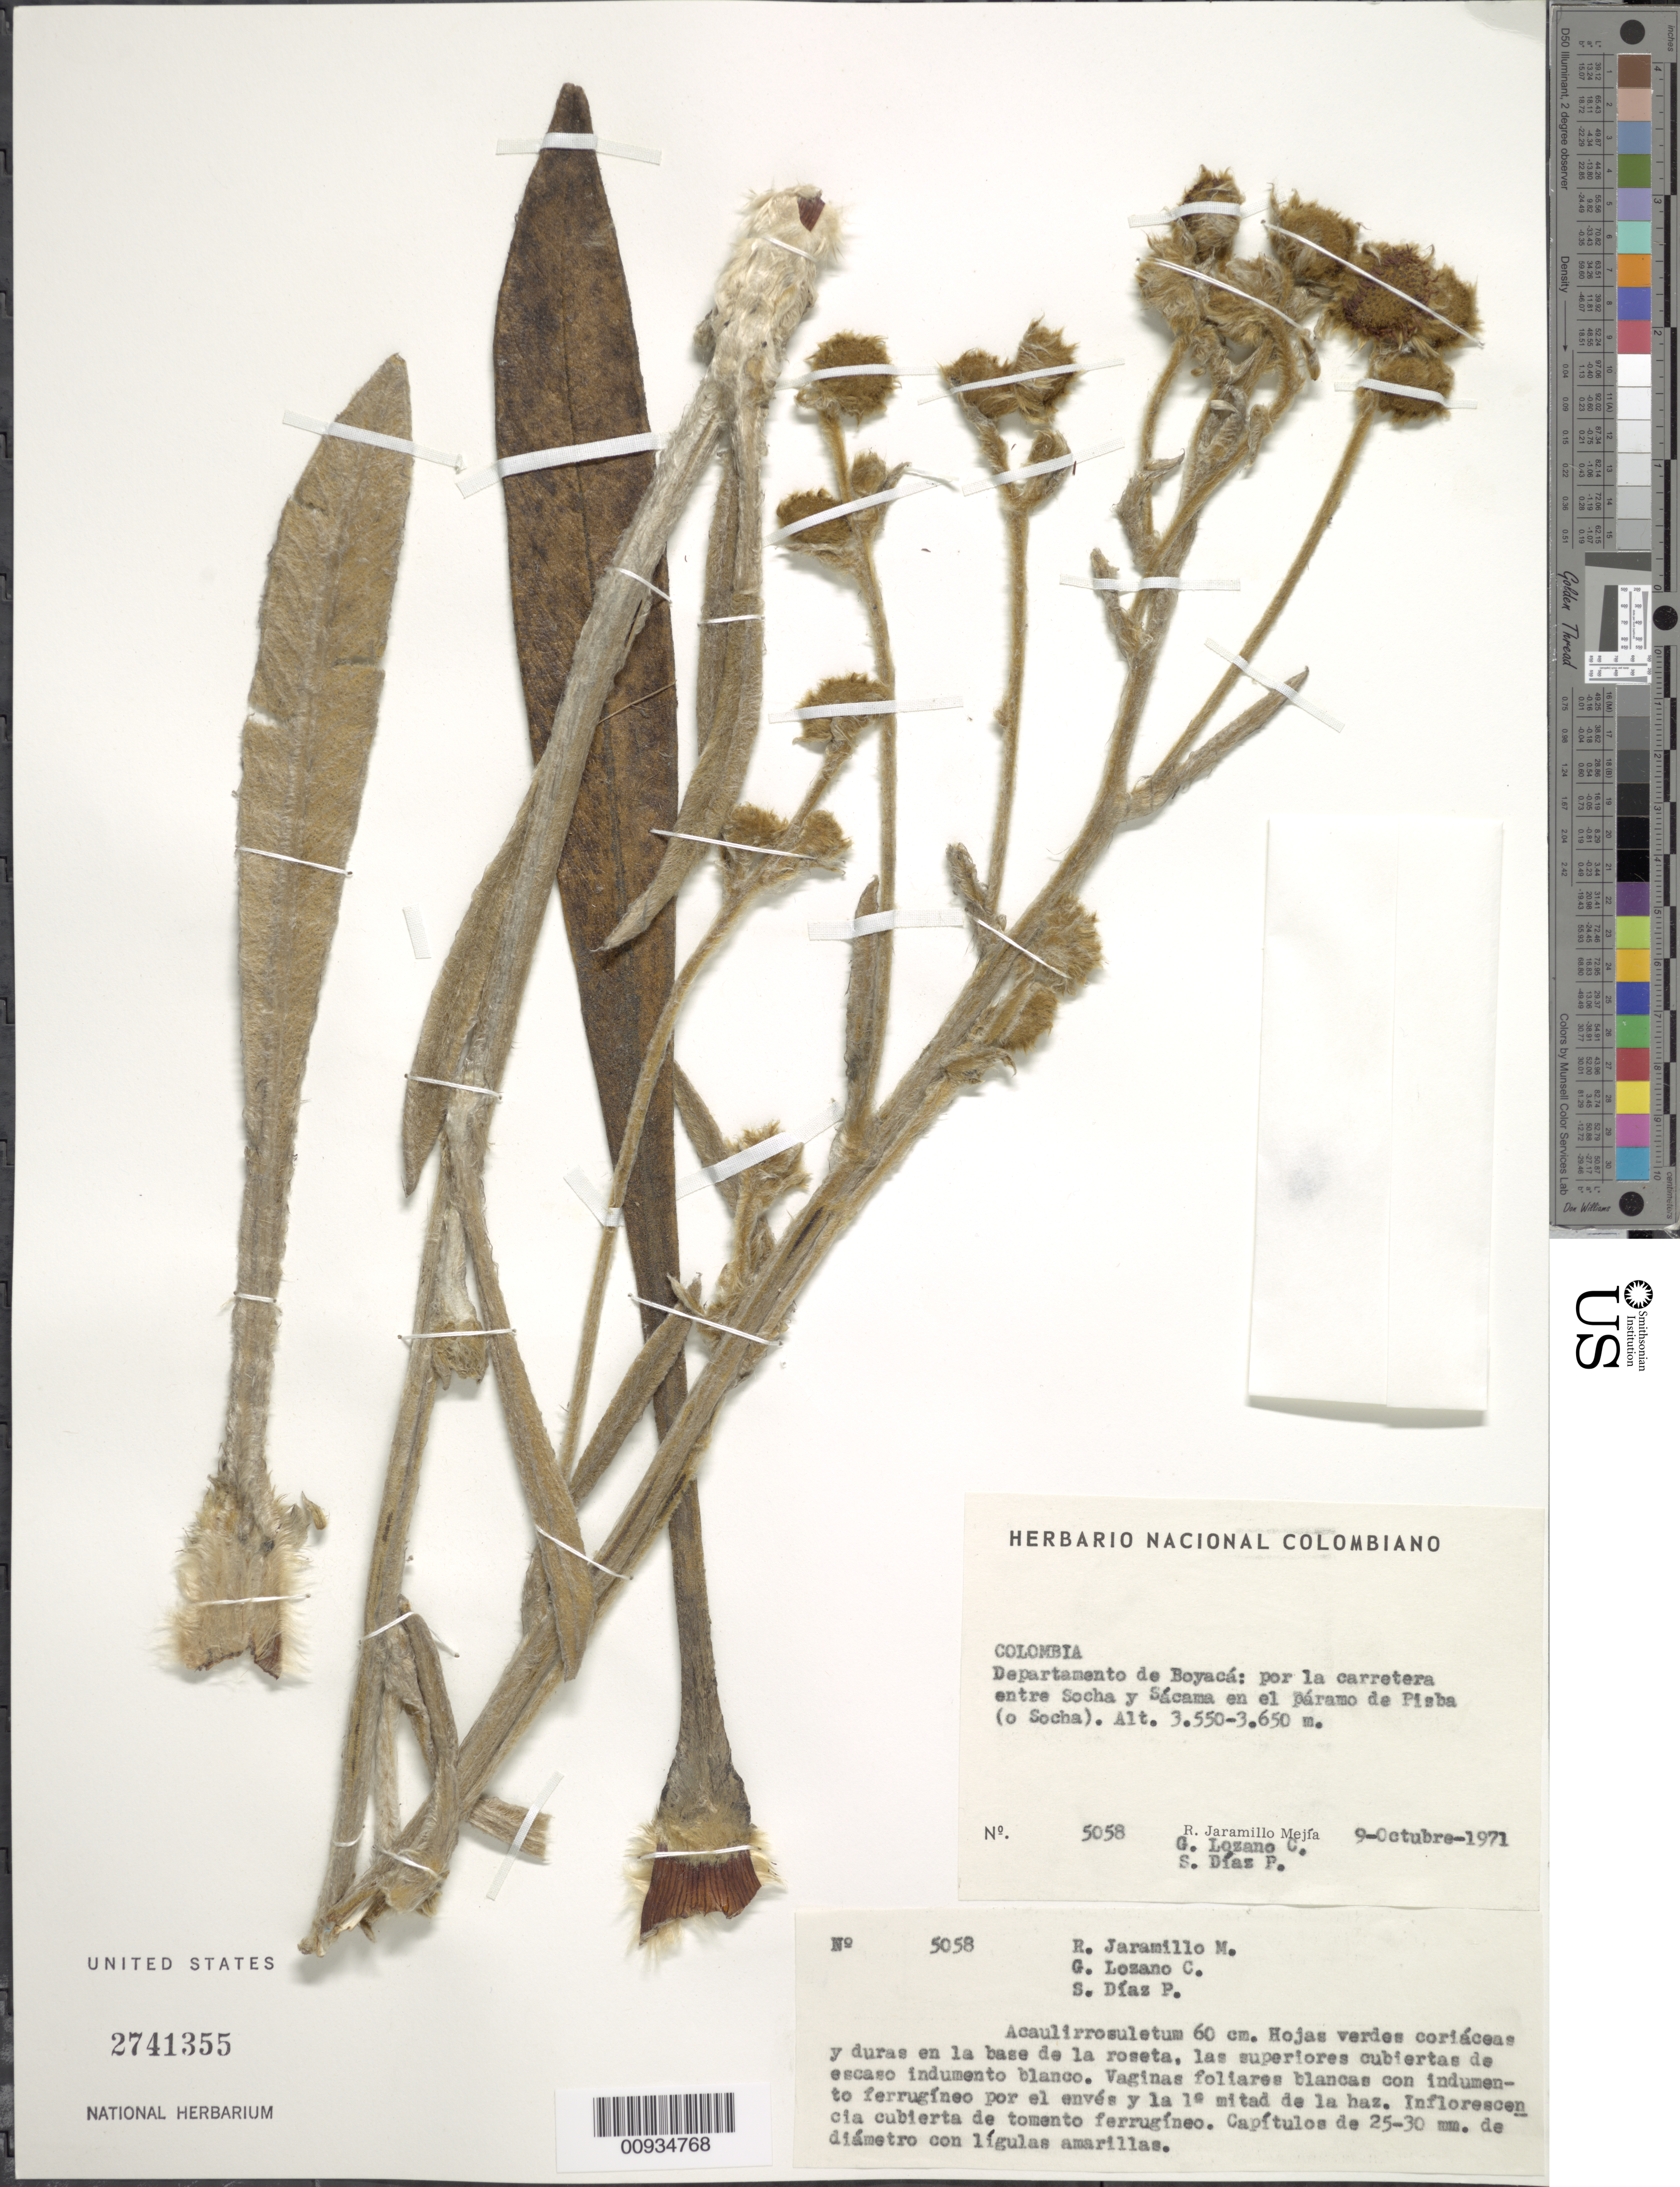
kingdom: Plantae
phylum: Tracheophyta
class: Magnoliopsida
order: Asterales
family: Asteraceae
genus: Espeletiopsis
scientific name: Espeletiopsis petiolata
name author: (Cuatrec.) Cuatrec.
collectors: R. Jaramillo M., G. Lozano-Contreras & S. Díaz Píedrahíta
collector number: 5058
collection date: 1971-10-09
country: Colombia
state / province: Boyacá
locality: Por la carretera entre Socha y Sacama en el paramo de Pisba (o Socha)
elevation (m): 3550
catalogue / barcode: US 2741355